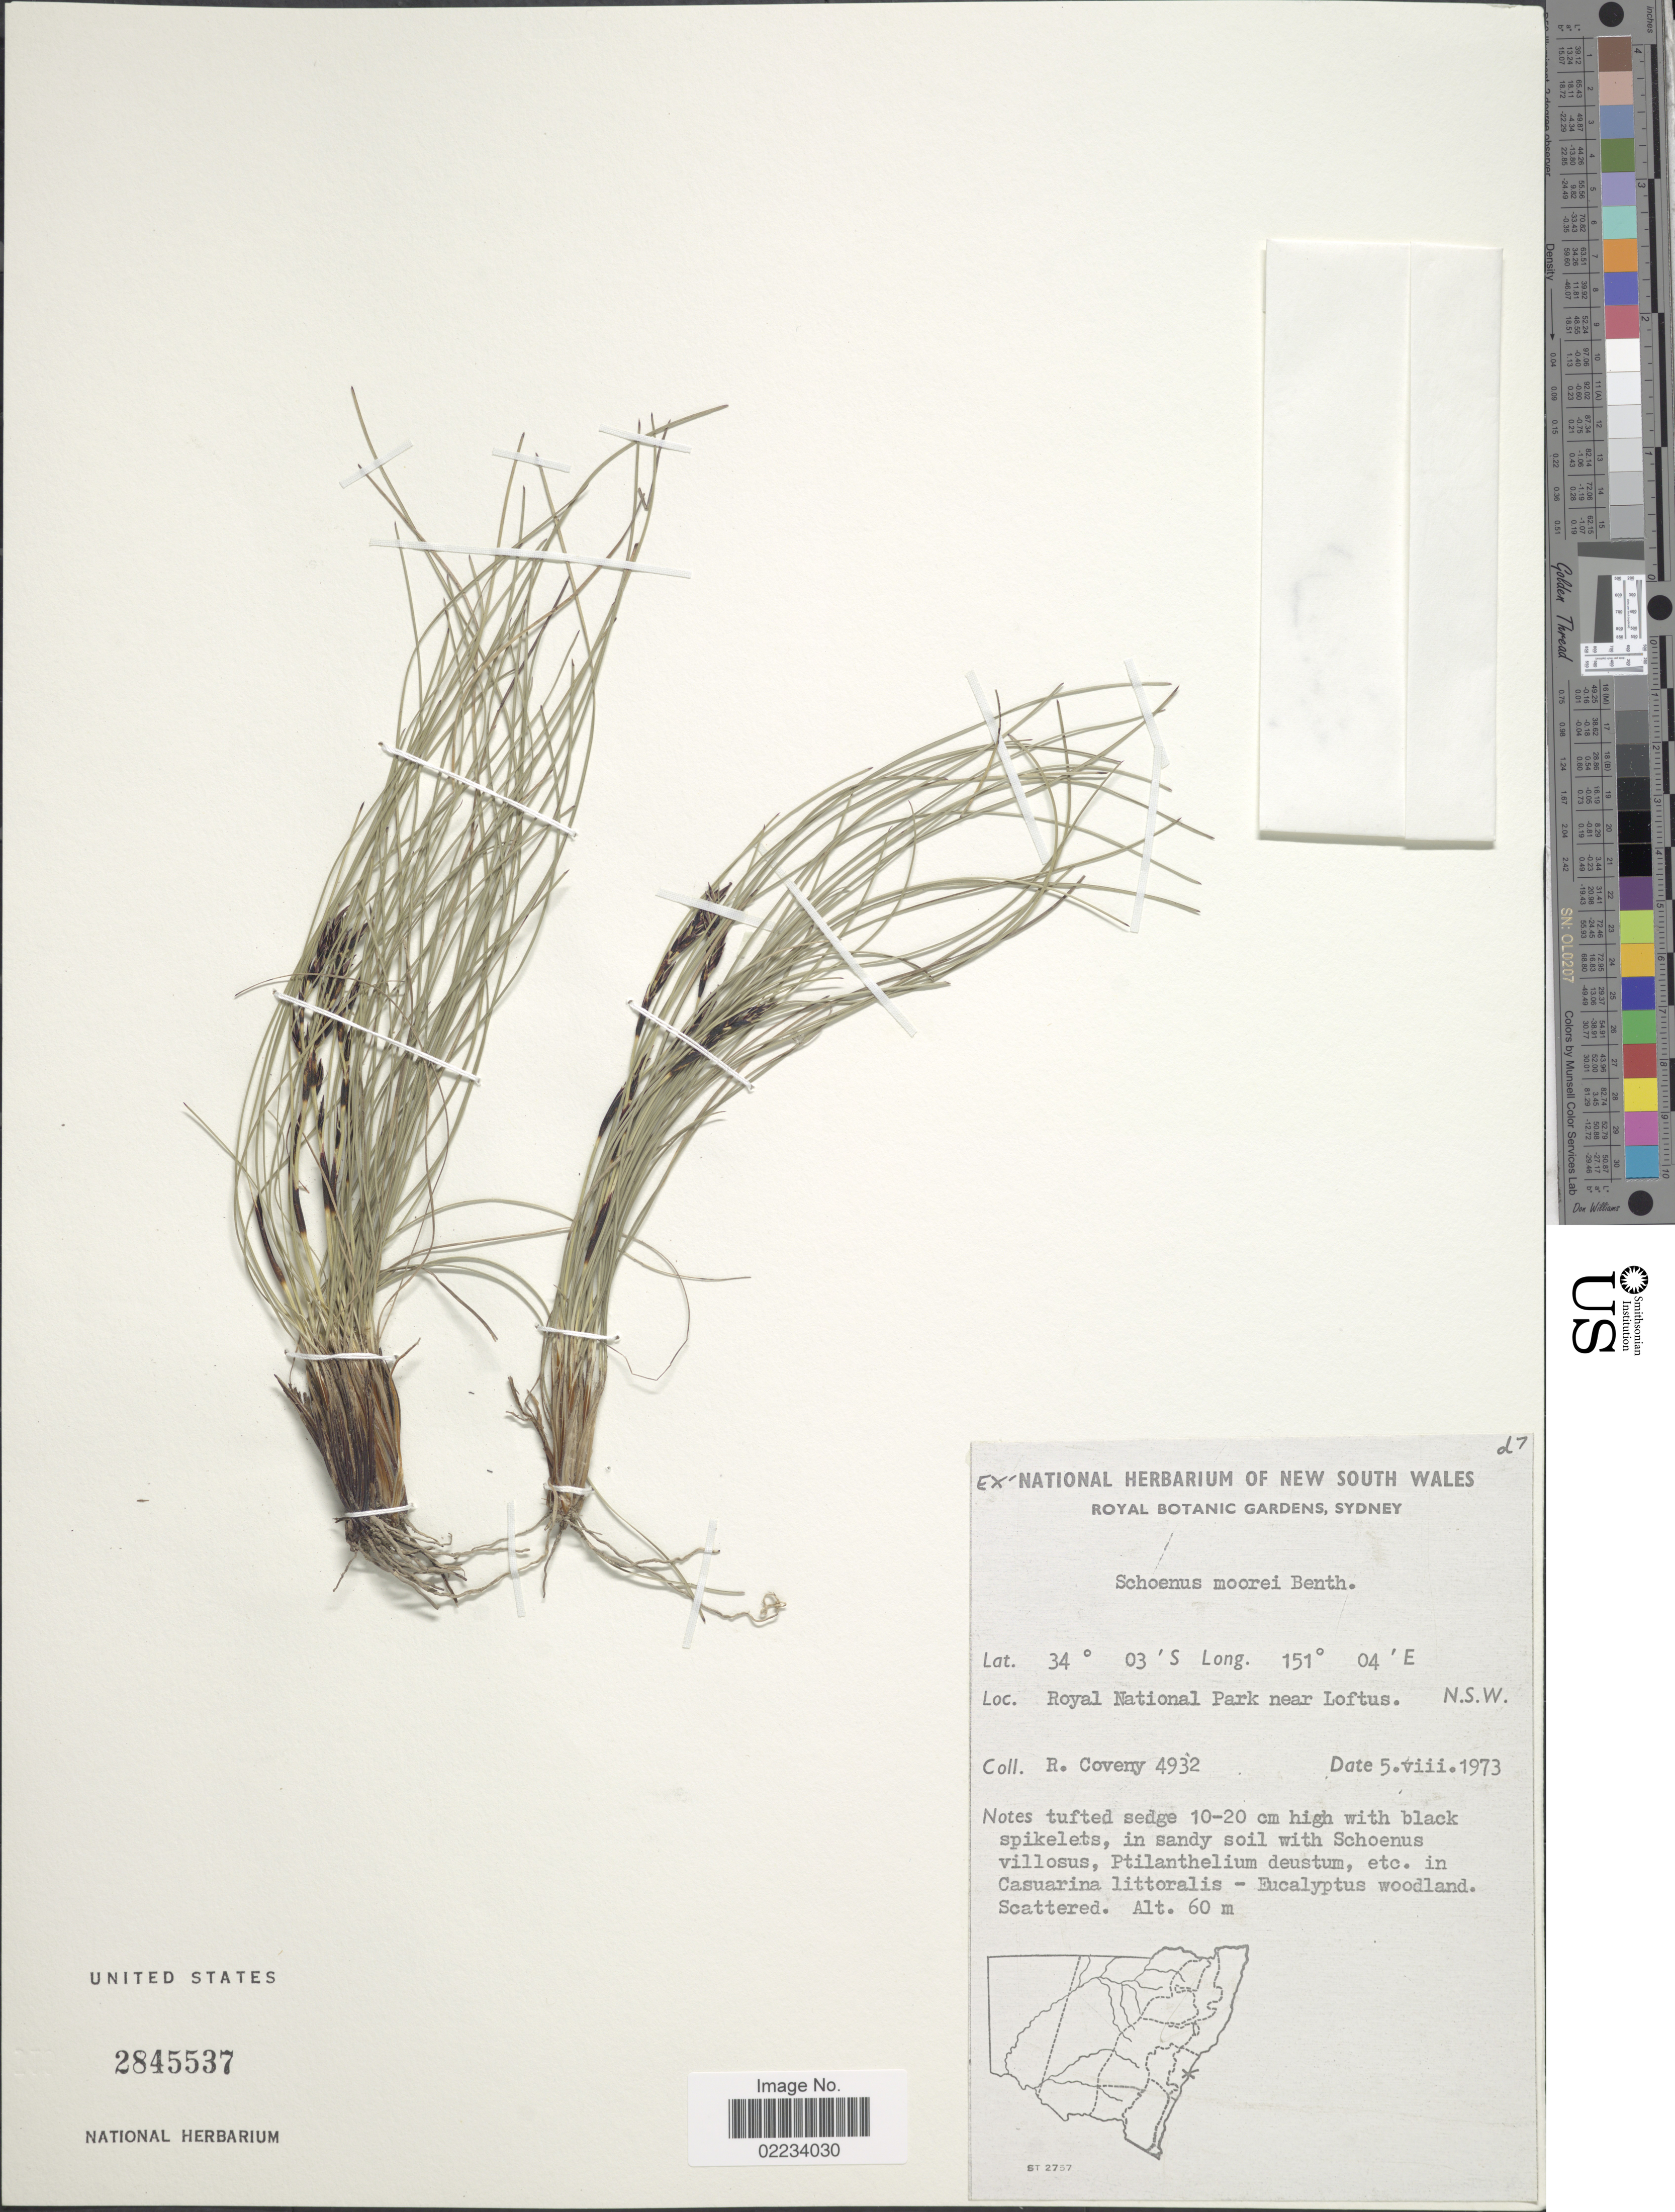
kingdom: Plantae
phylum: Tracheophyta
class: Liliopsida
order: Poales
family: Cyperaceae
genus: Schoenus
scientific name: Schoenus moorei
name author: Benth.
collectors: R. Coveny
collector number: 4932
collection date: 1973-08-05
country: Australia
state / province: New South Wales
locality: Royal National Park near Loftus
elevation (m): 60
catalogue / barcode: US 2845537